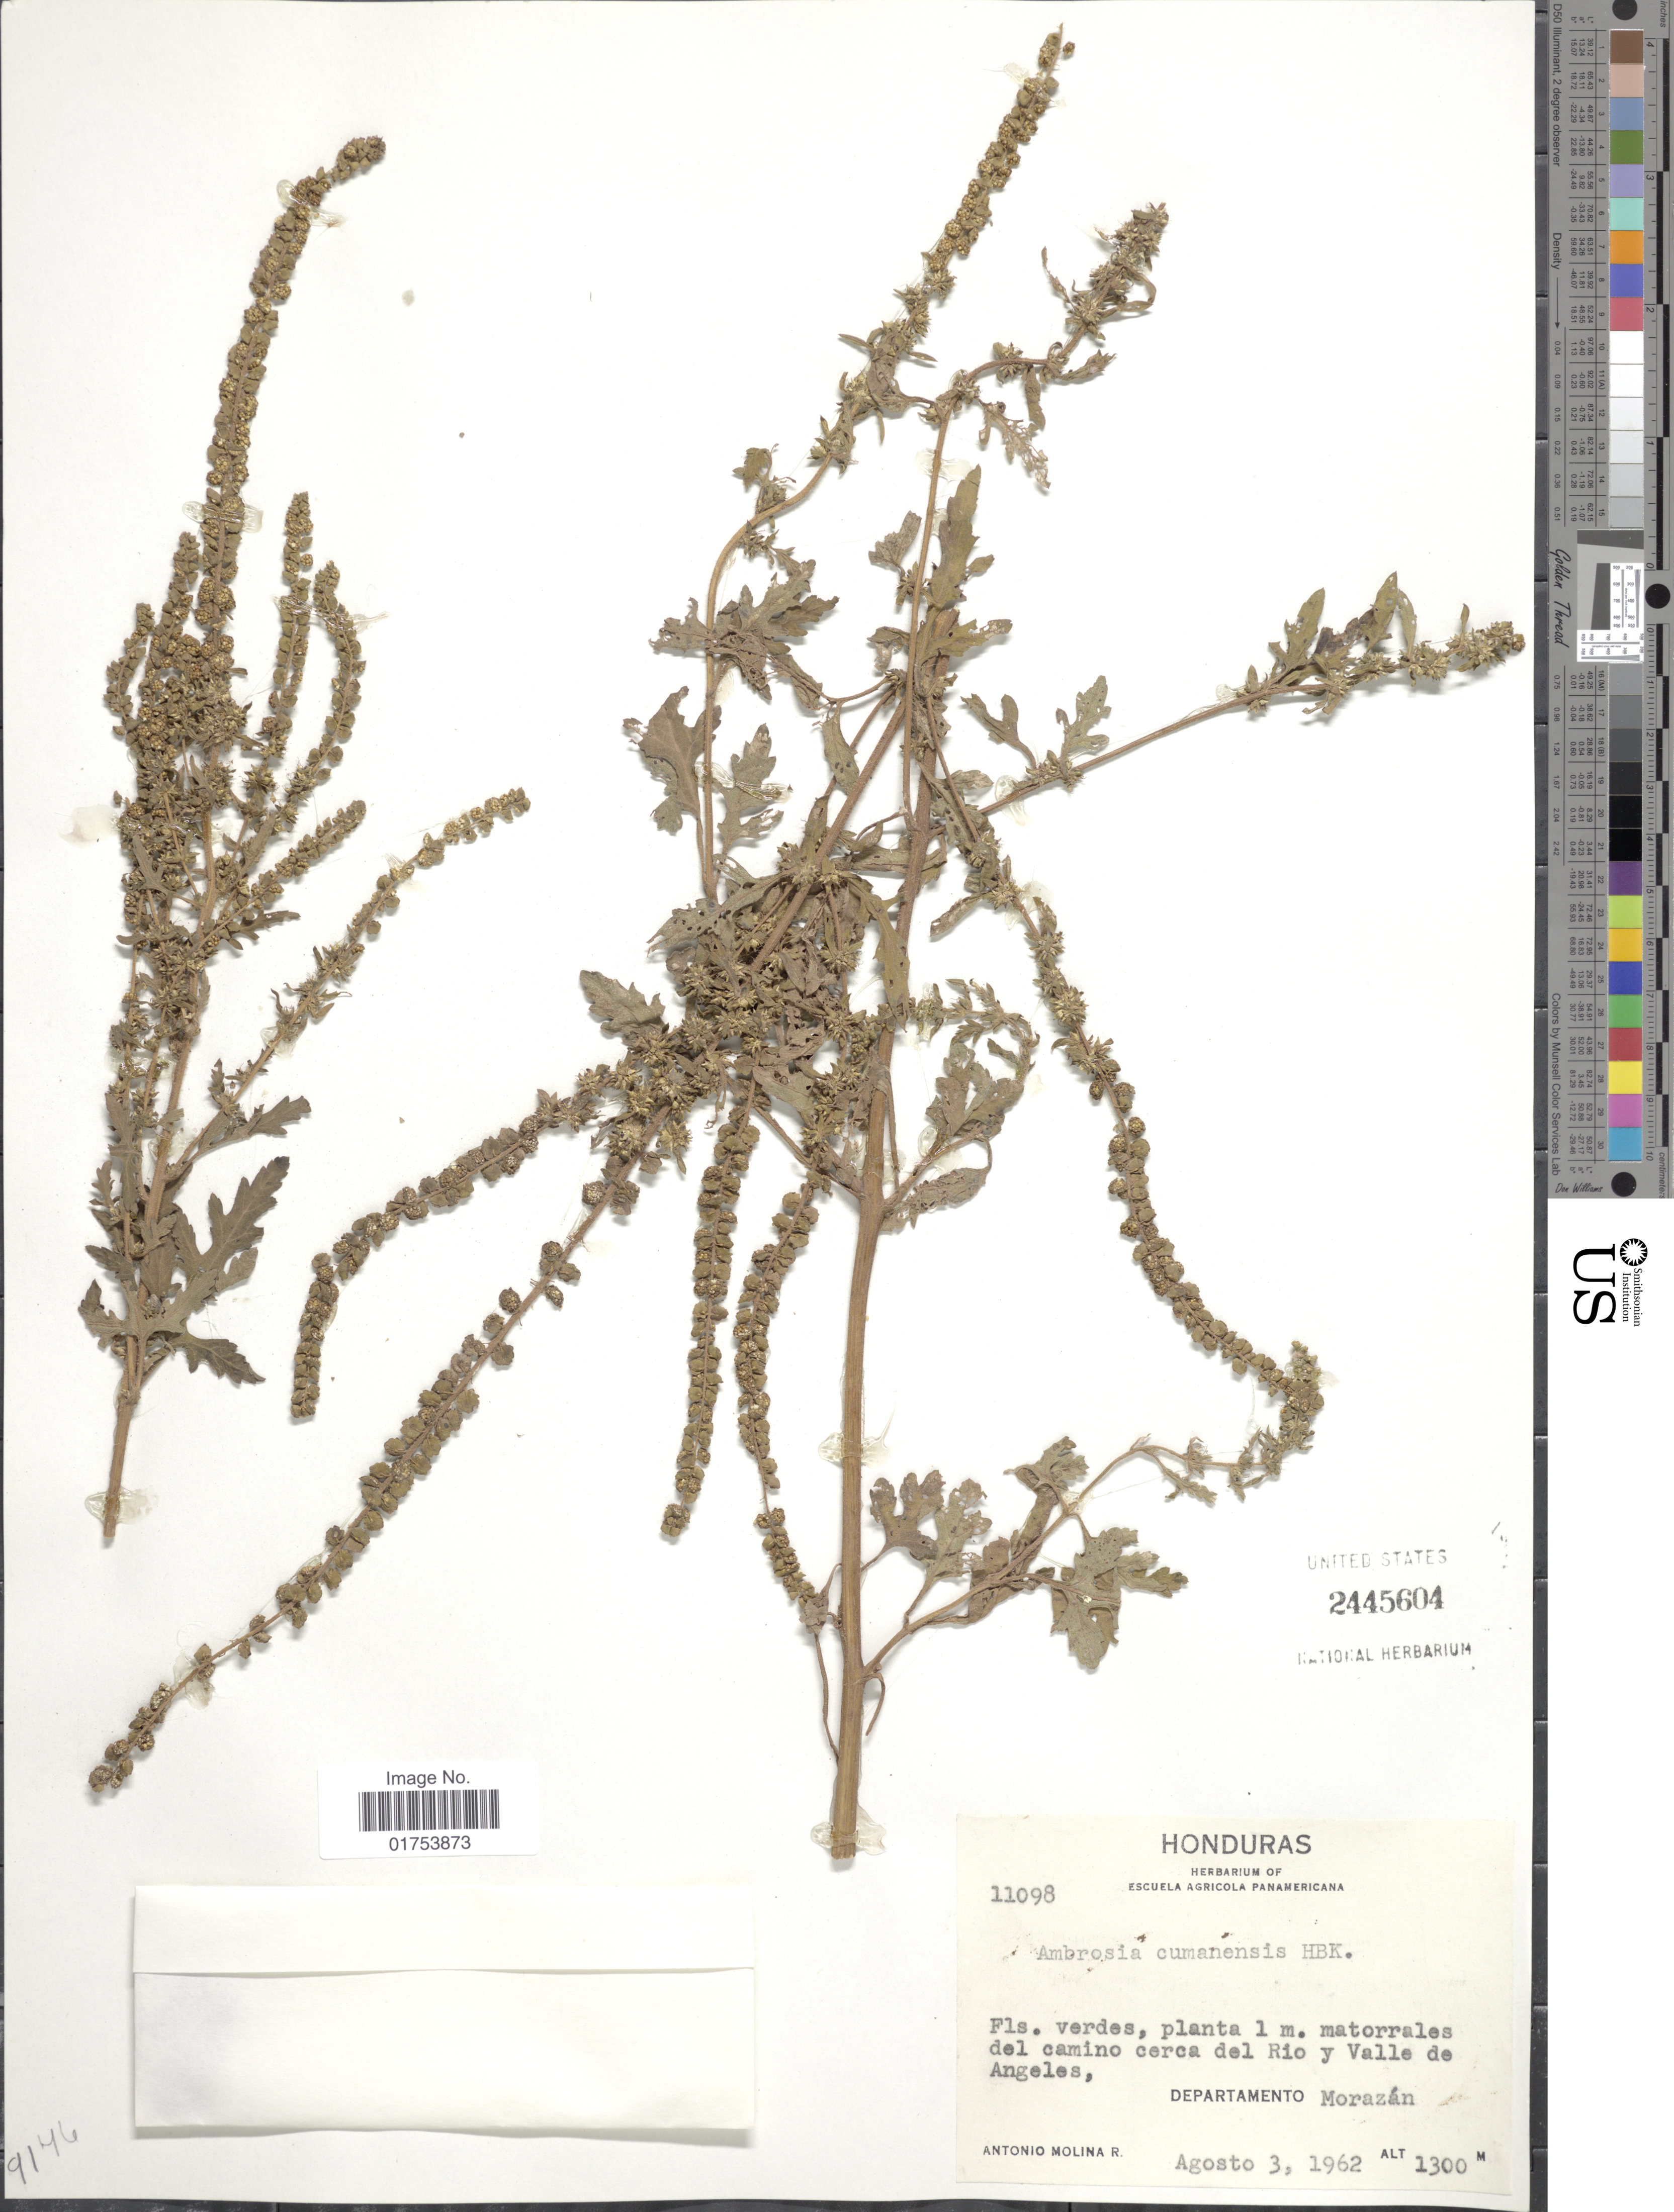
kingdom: Plantae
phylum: Tracheophyta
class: Magnoliopsida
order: Asterales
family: Asteraceae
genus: Ambrosia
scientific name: Ambrosia cumanensis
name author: Kunth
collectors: A. Molina R.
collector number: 11098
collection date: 1962-08-03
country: Honduras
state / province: Fco. Morazán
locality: Matorrales del camino cerca del Rio y Valle de Angeles, Departamento Morazan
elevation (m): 1300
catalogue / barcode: US 2445604